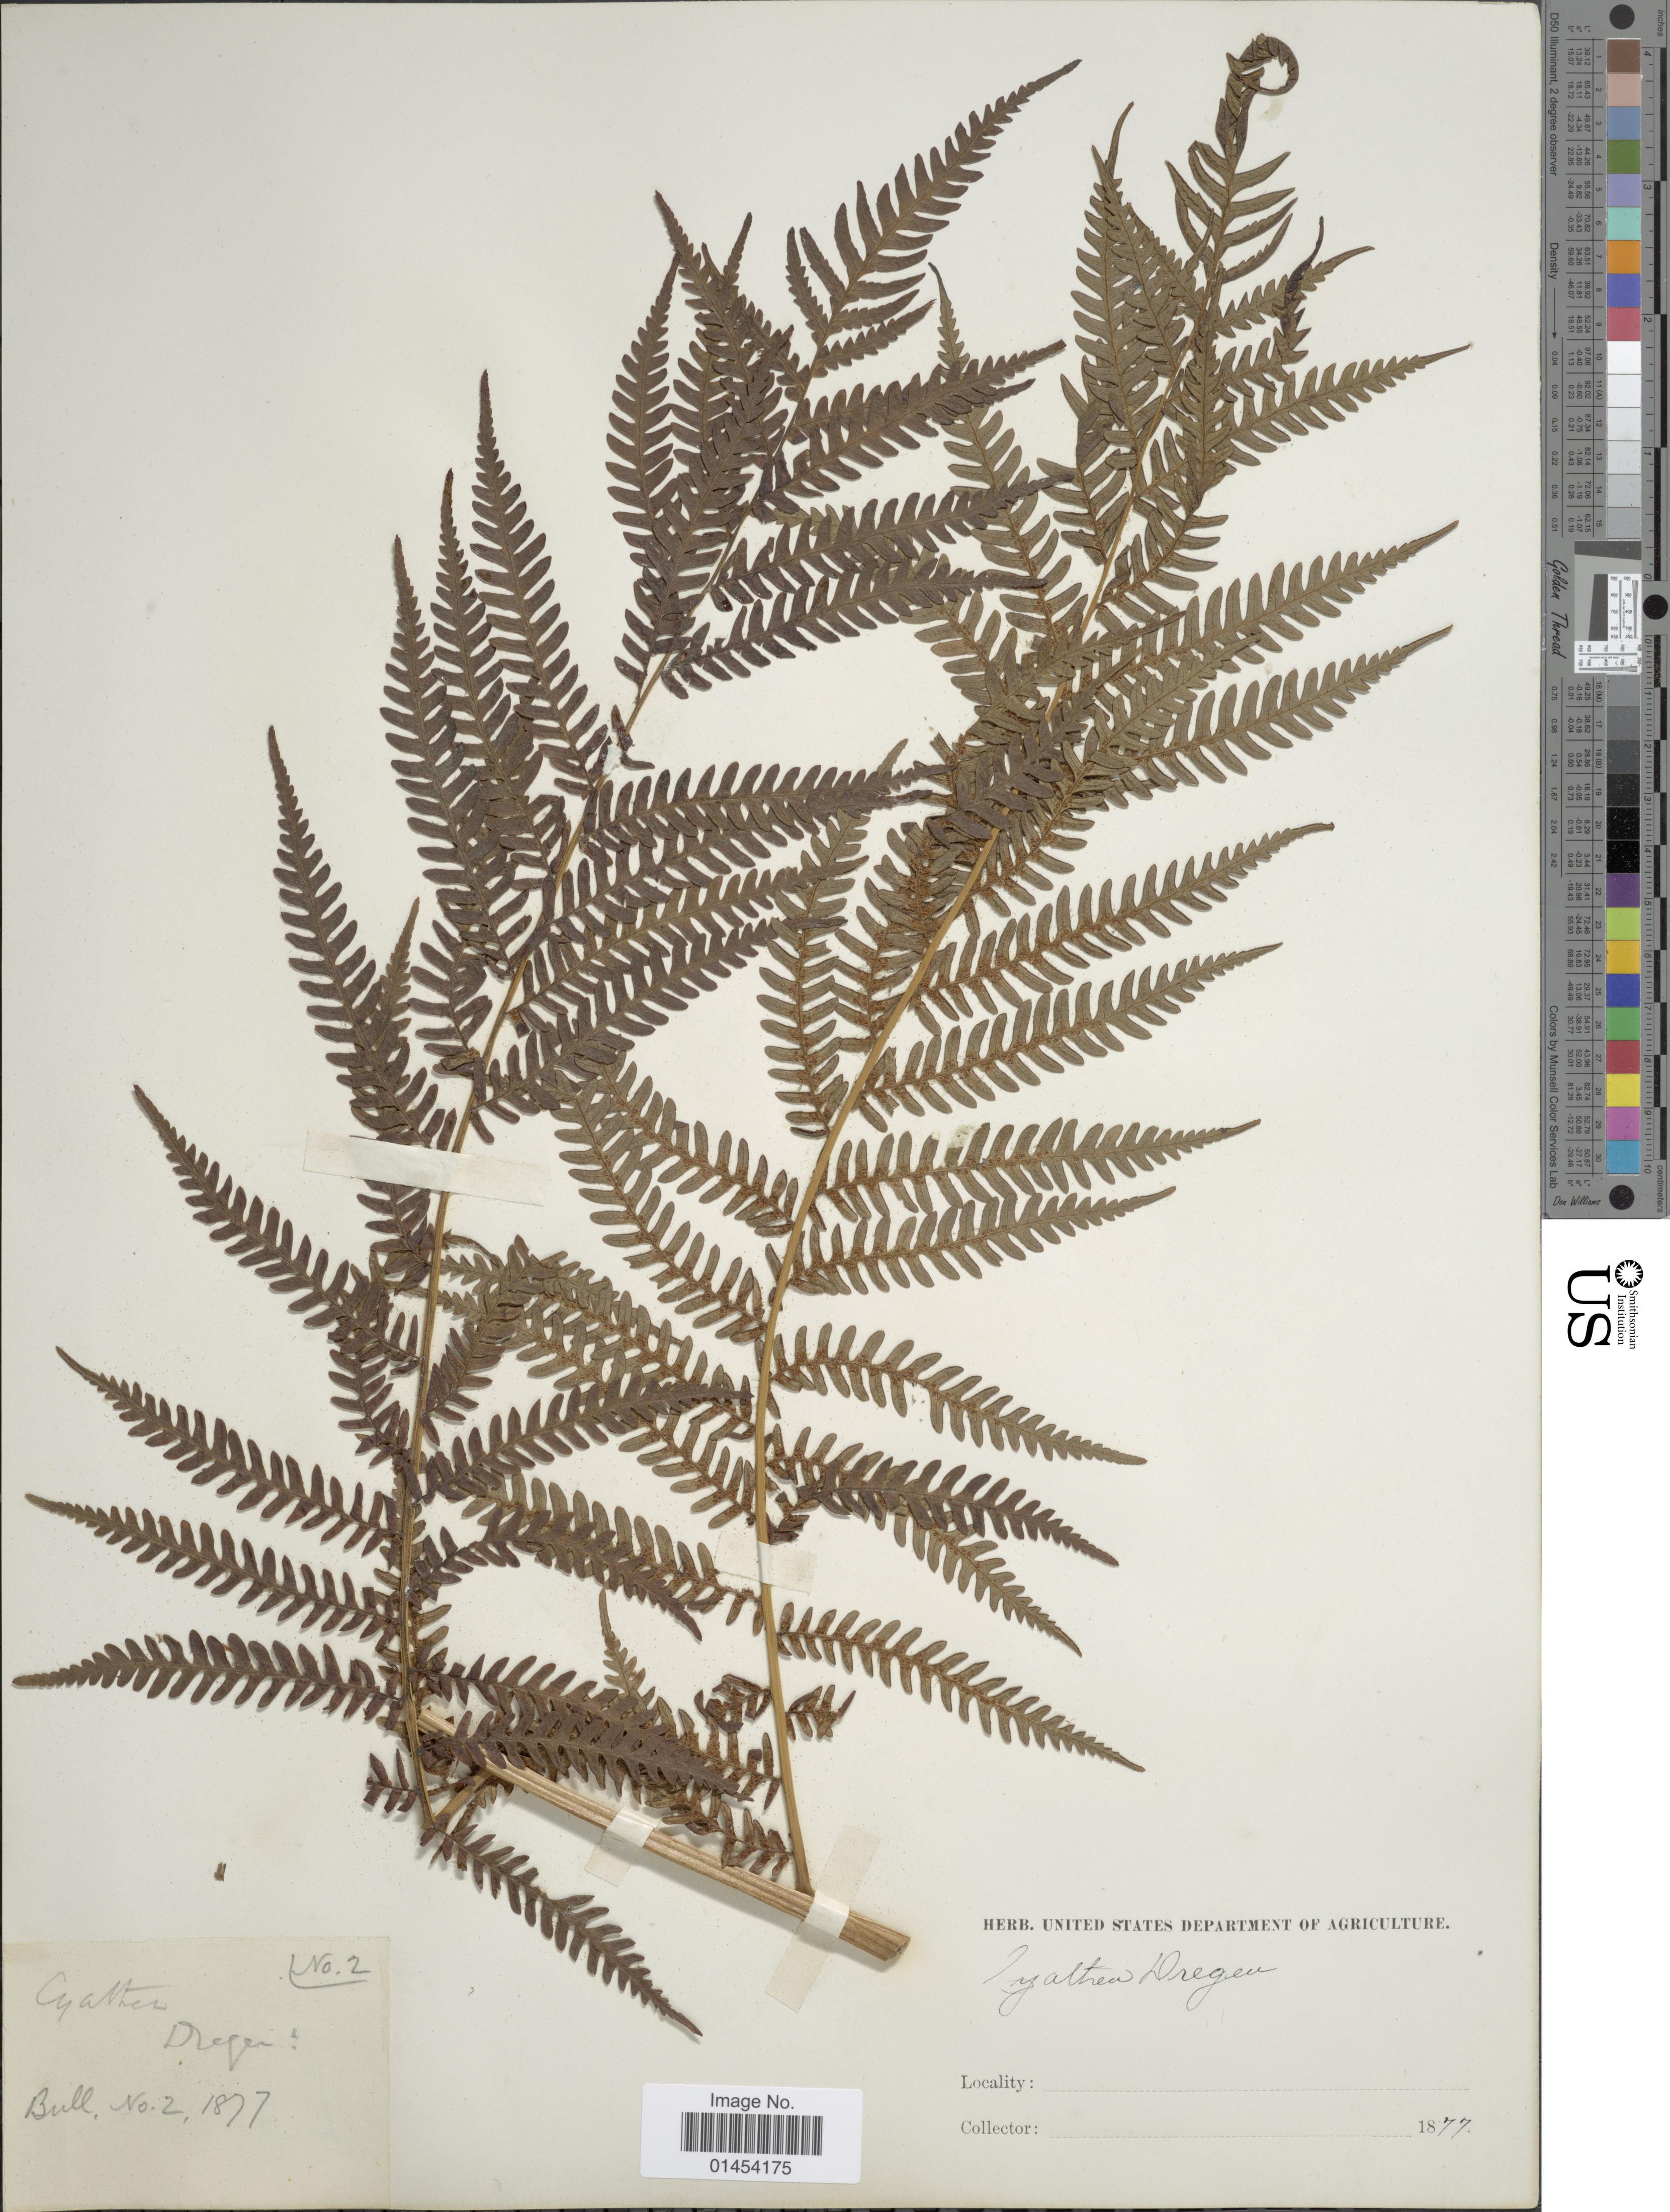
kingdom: Plantae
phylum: Tracheophyta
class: Polypodiopsida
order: Cyatheales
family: Cyatheaceae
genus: Cyathea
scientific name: Cyathea dregei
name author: Kunze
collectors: Bull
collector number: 2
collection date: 1877